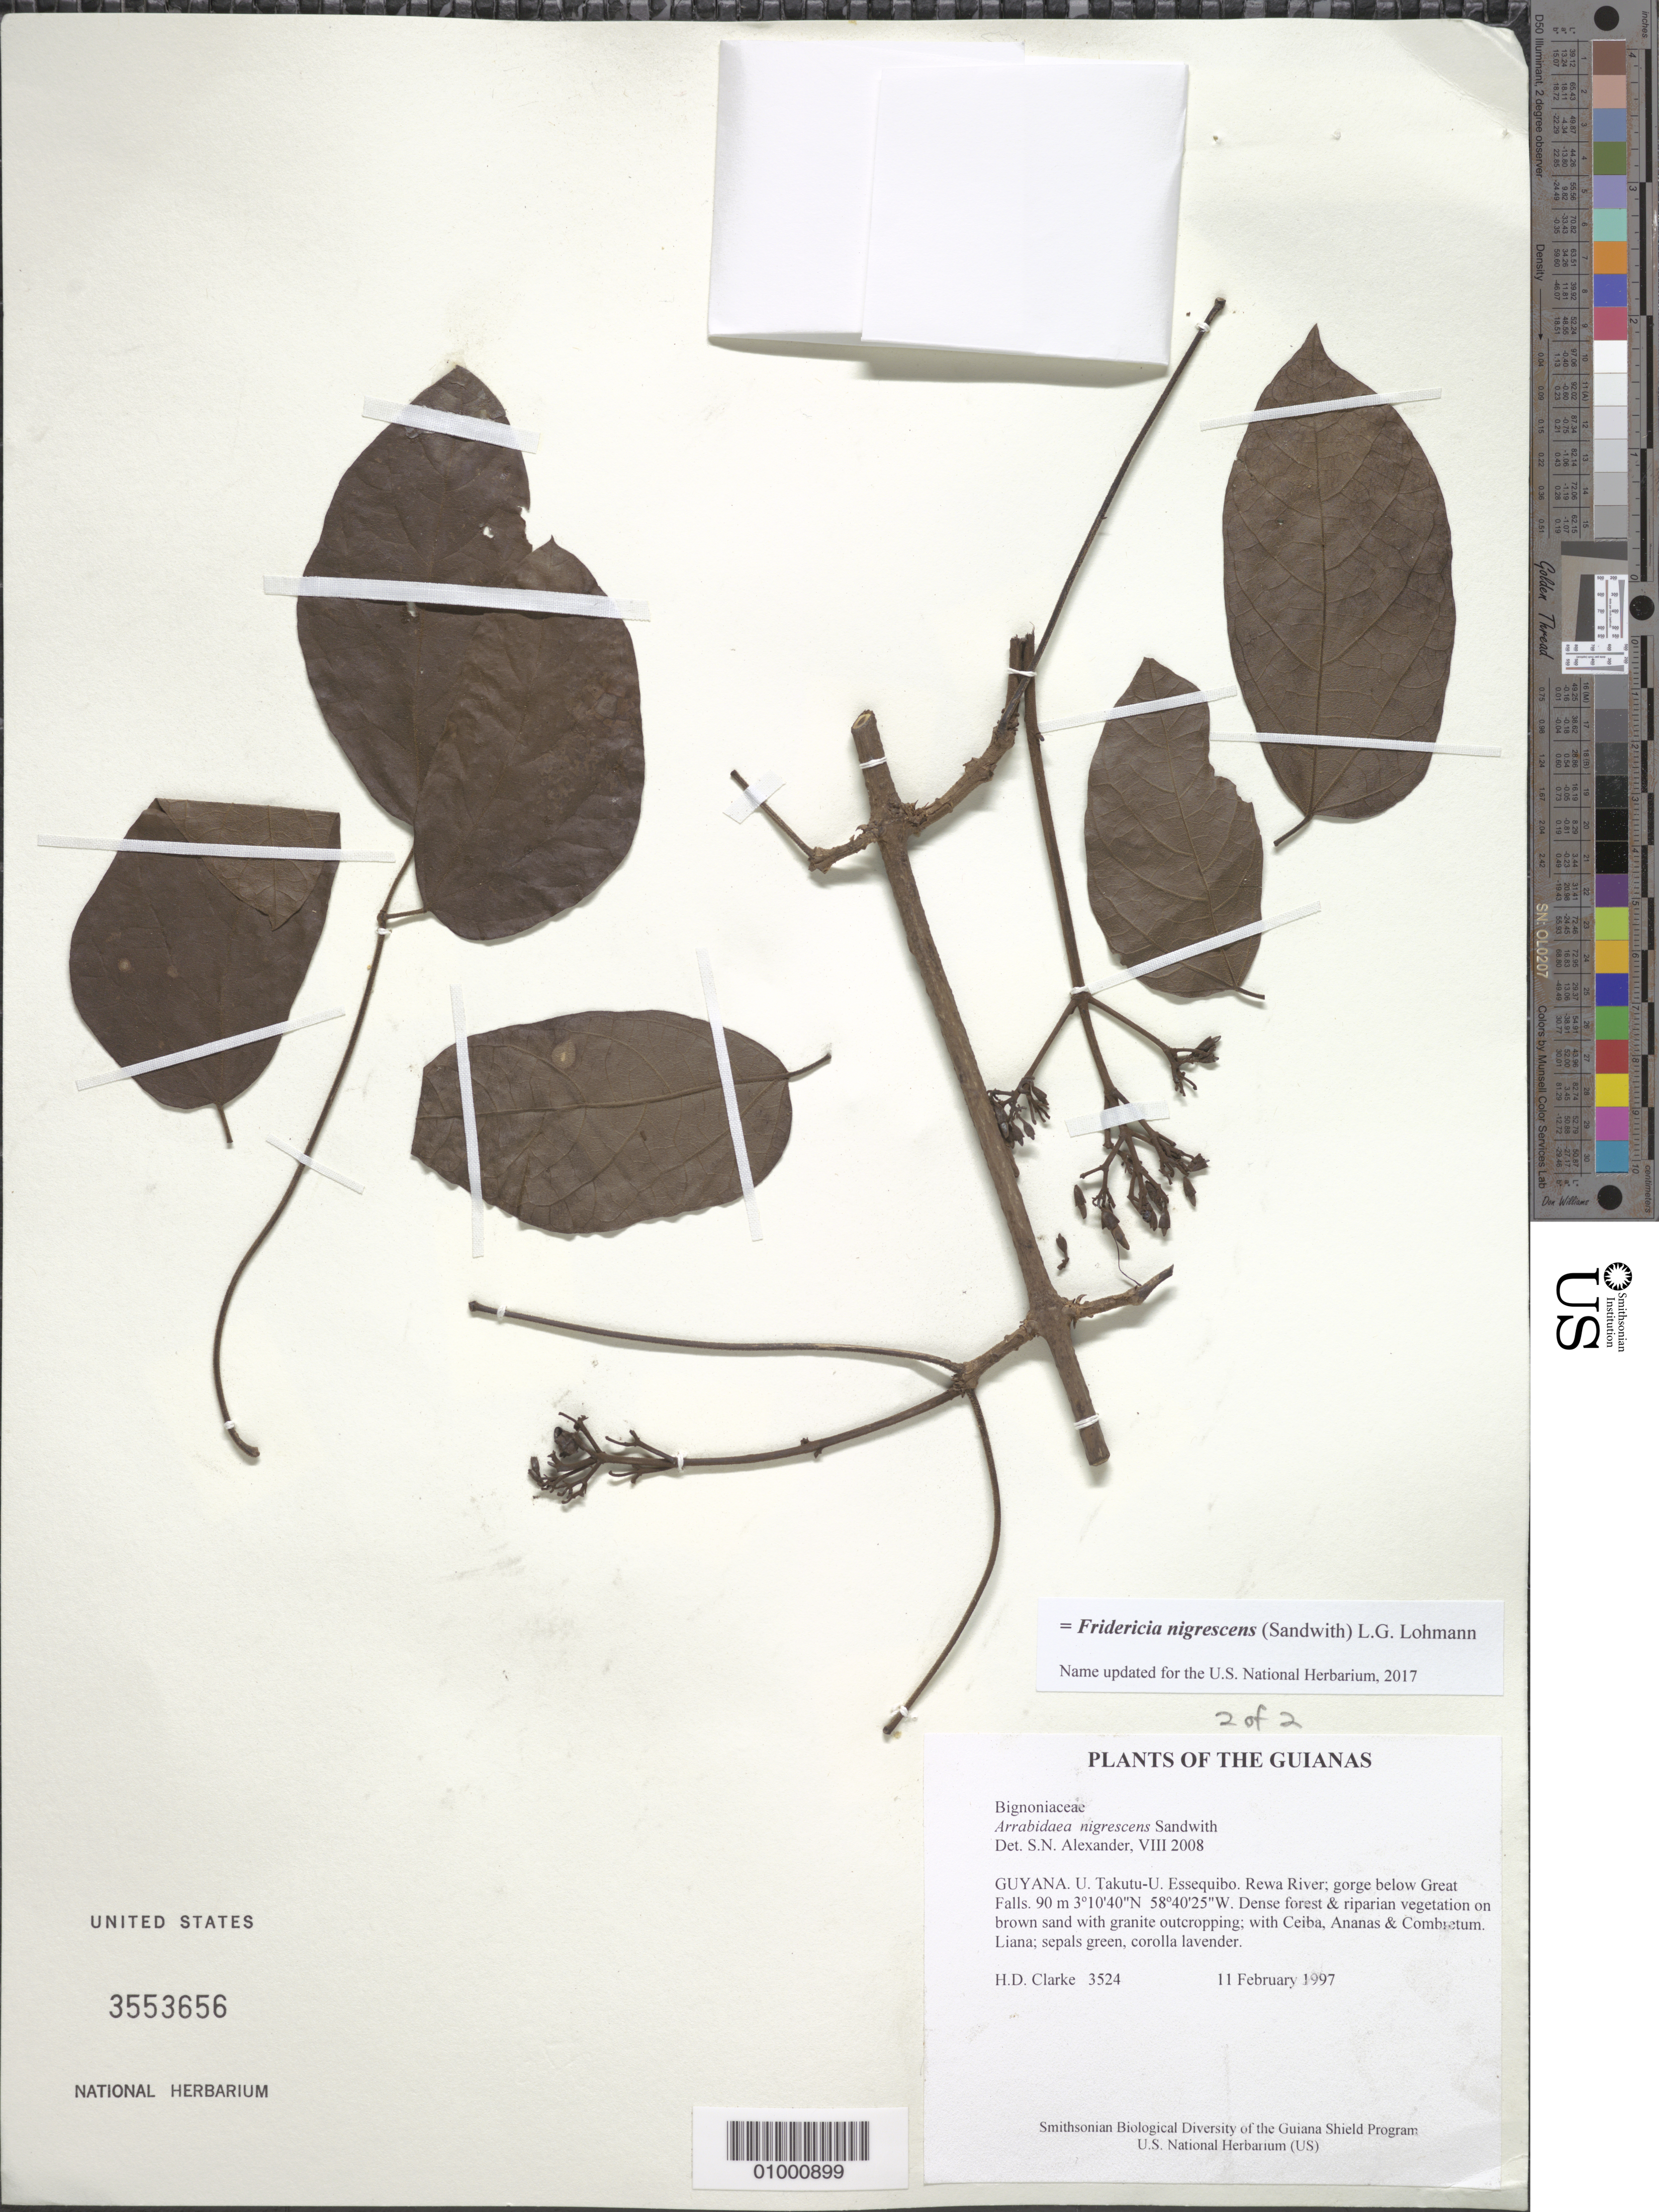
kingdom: Plantae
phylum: Tracheophyta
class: Magnoliopsida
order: Lamiales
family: Bignoniaceae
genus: Fridericia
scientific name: Fridericia nigrescens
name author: (Sandwith) L.G. Lohmann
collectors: H. D. Clarke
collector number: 3524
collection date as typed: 11 February 1997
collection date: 1997-02-11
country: Guyana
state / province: U. Takutu-U. Essequibo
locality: Rewa River; gorge below Great Falls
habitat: Dense forest & riparian vegetation on brown sand with granite outcropping; with Ceiba, Ananas & Combretum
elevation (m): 90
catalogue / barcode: US 3553656